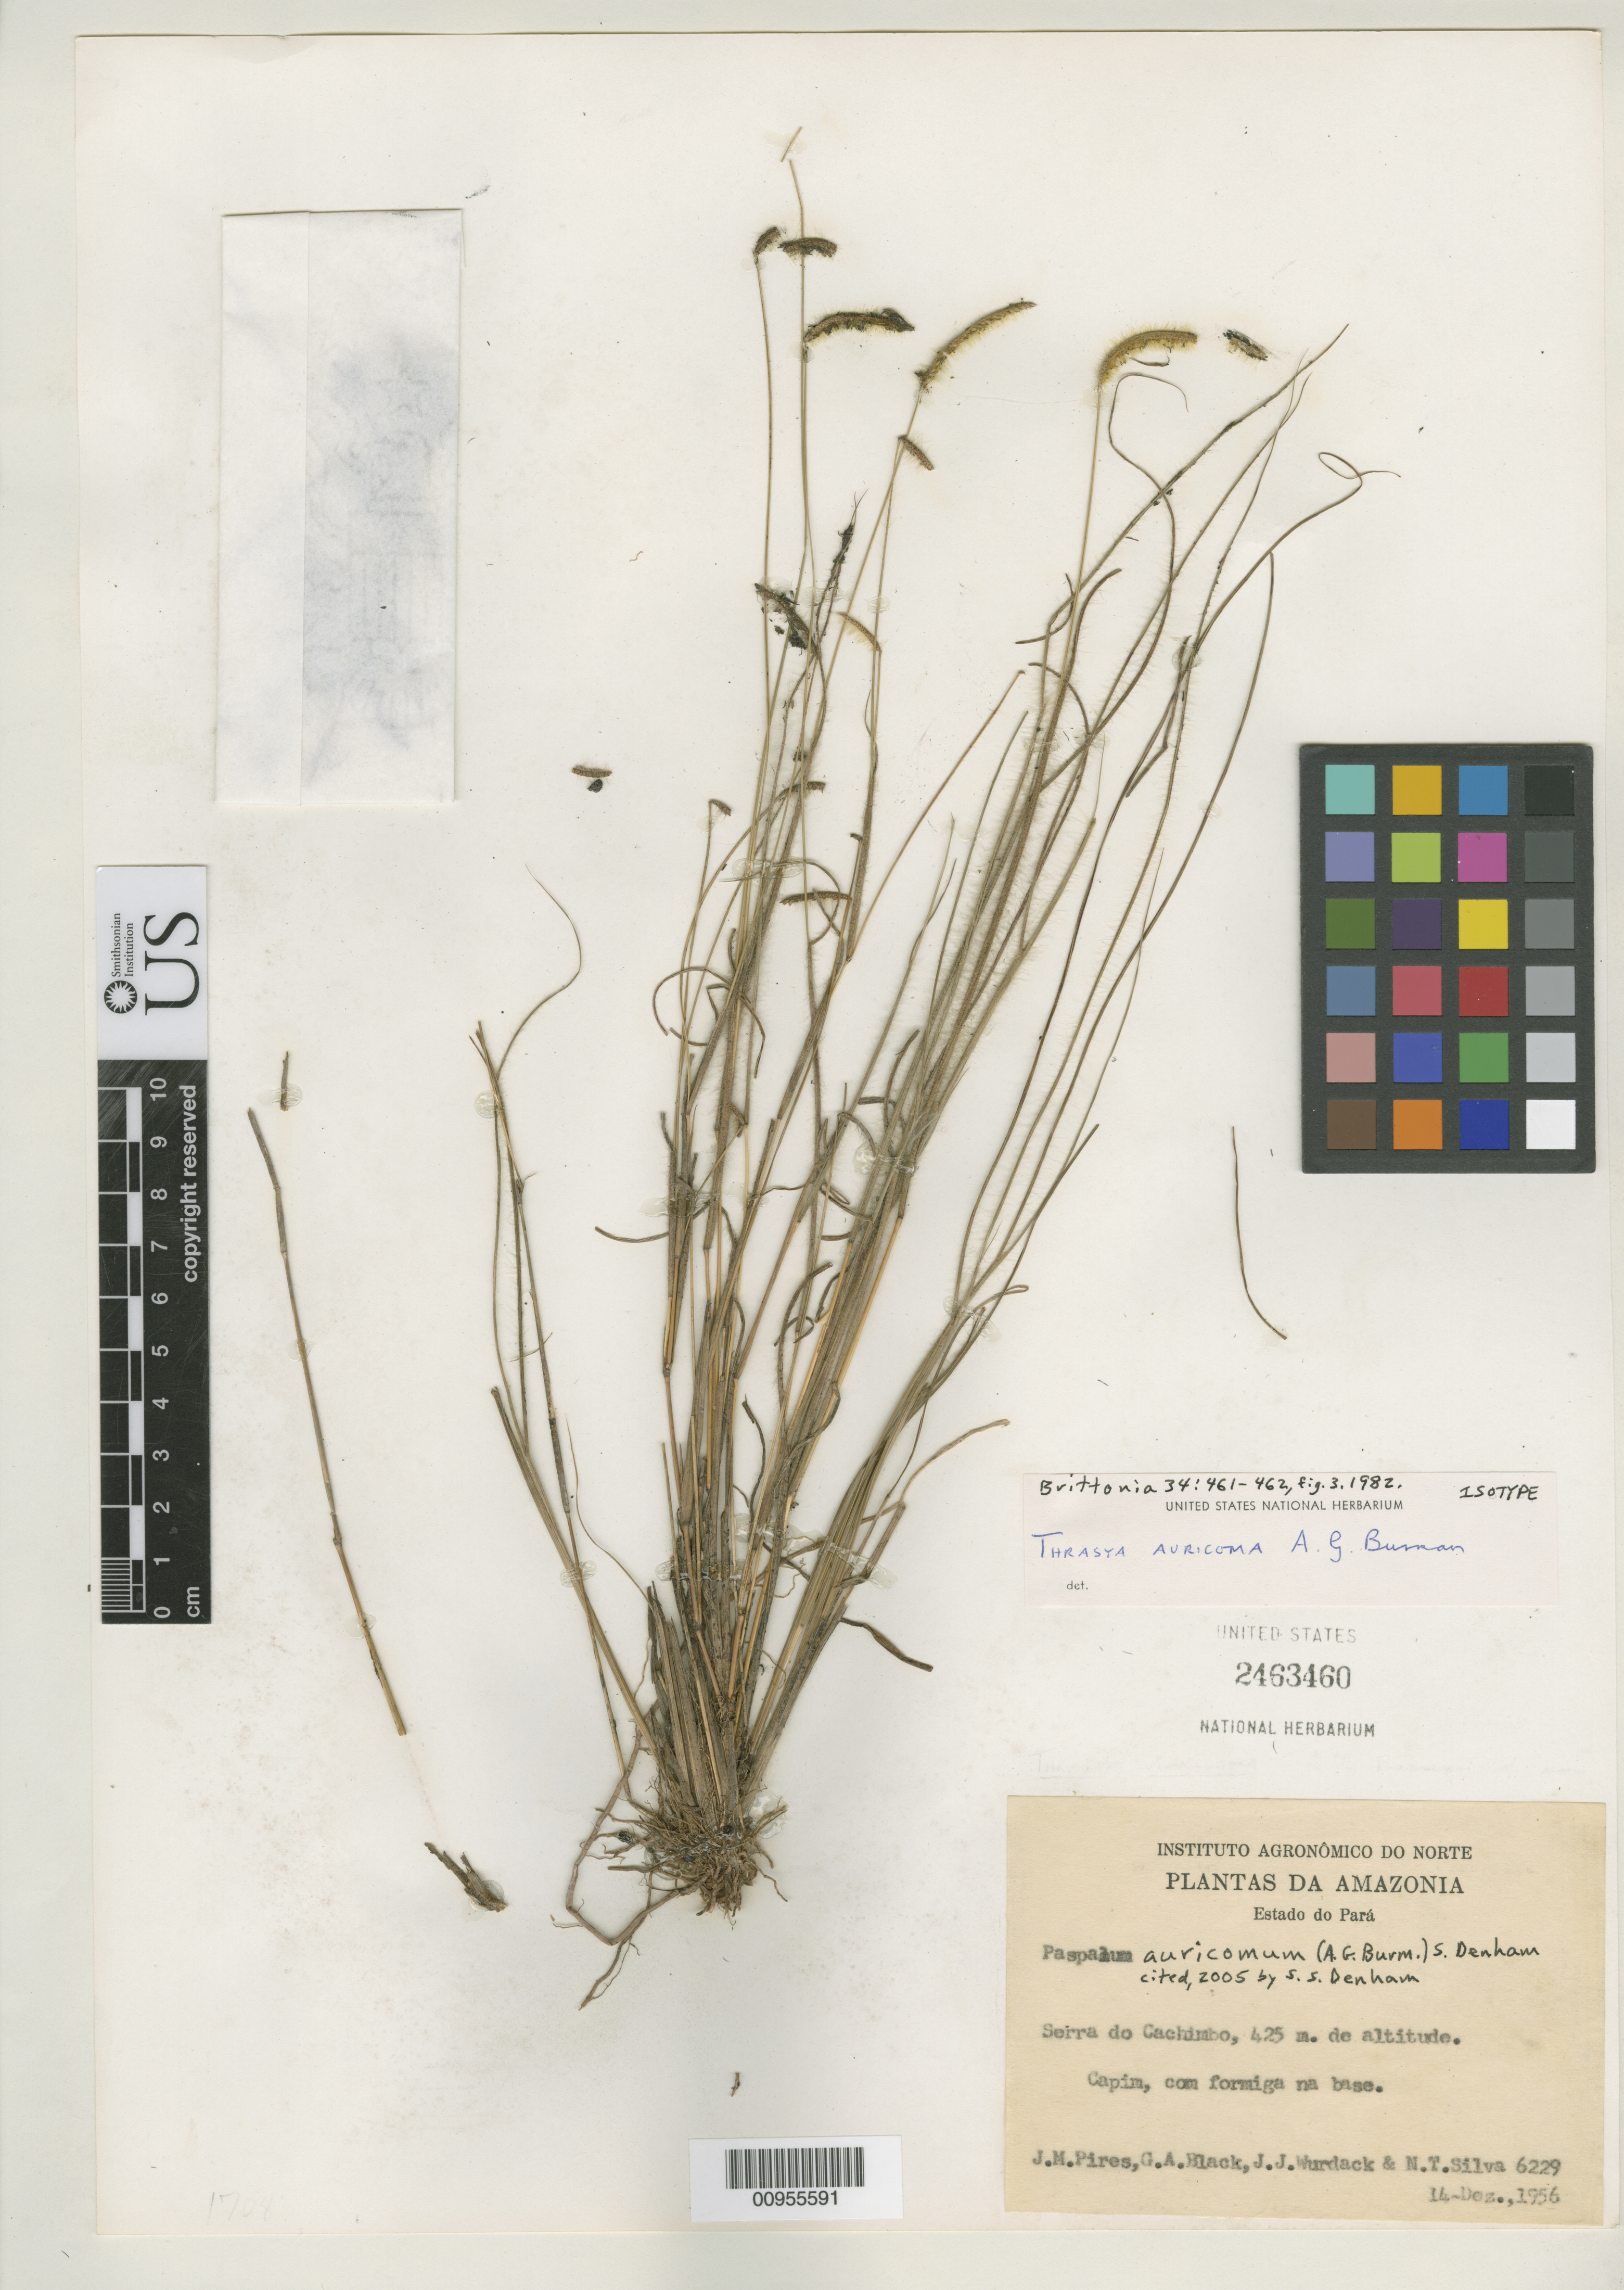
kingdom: Plantae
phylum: Tracheophyta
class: Liliopsida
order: Poales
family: Poaceae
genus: Thrasya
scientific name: Thrasya auricoma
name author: A.G. Burm.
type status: Isotype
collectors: J. M. Pires, G. A. Black, J. J. Wurdack & N. T. Silva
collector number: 6229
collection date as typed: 14 Dec 1956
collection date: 1956-12-14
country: Brazil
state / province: Pará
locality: Serra do Cachimbo.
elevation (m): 425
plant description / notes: Currently accepted name as cited by S.S. Denham, 2005.; Protologue cites collection date as "4 Dec 1956", probably in error.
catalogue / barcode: US 2463460